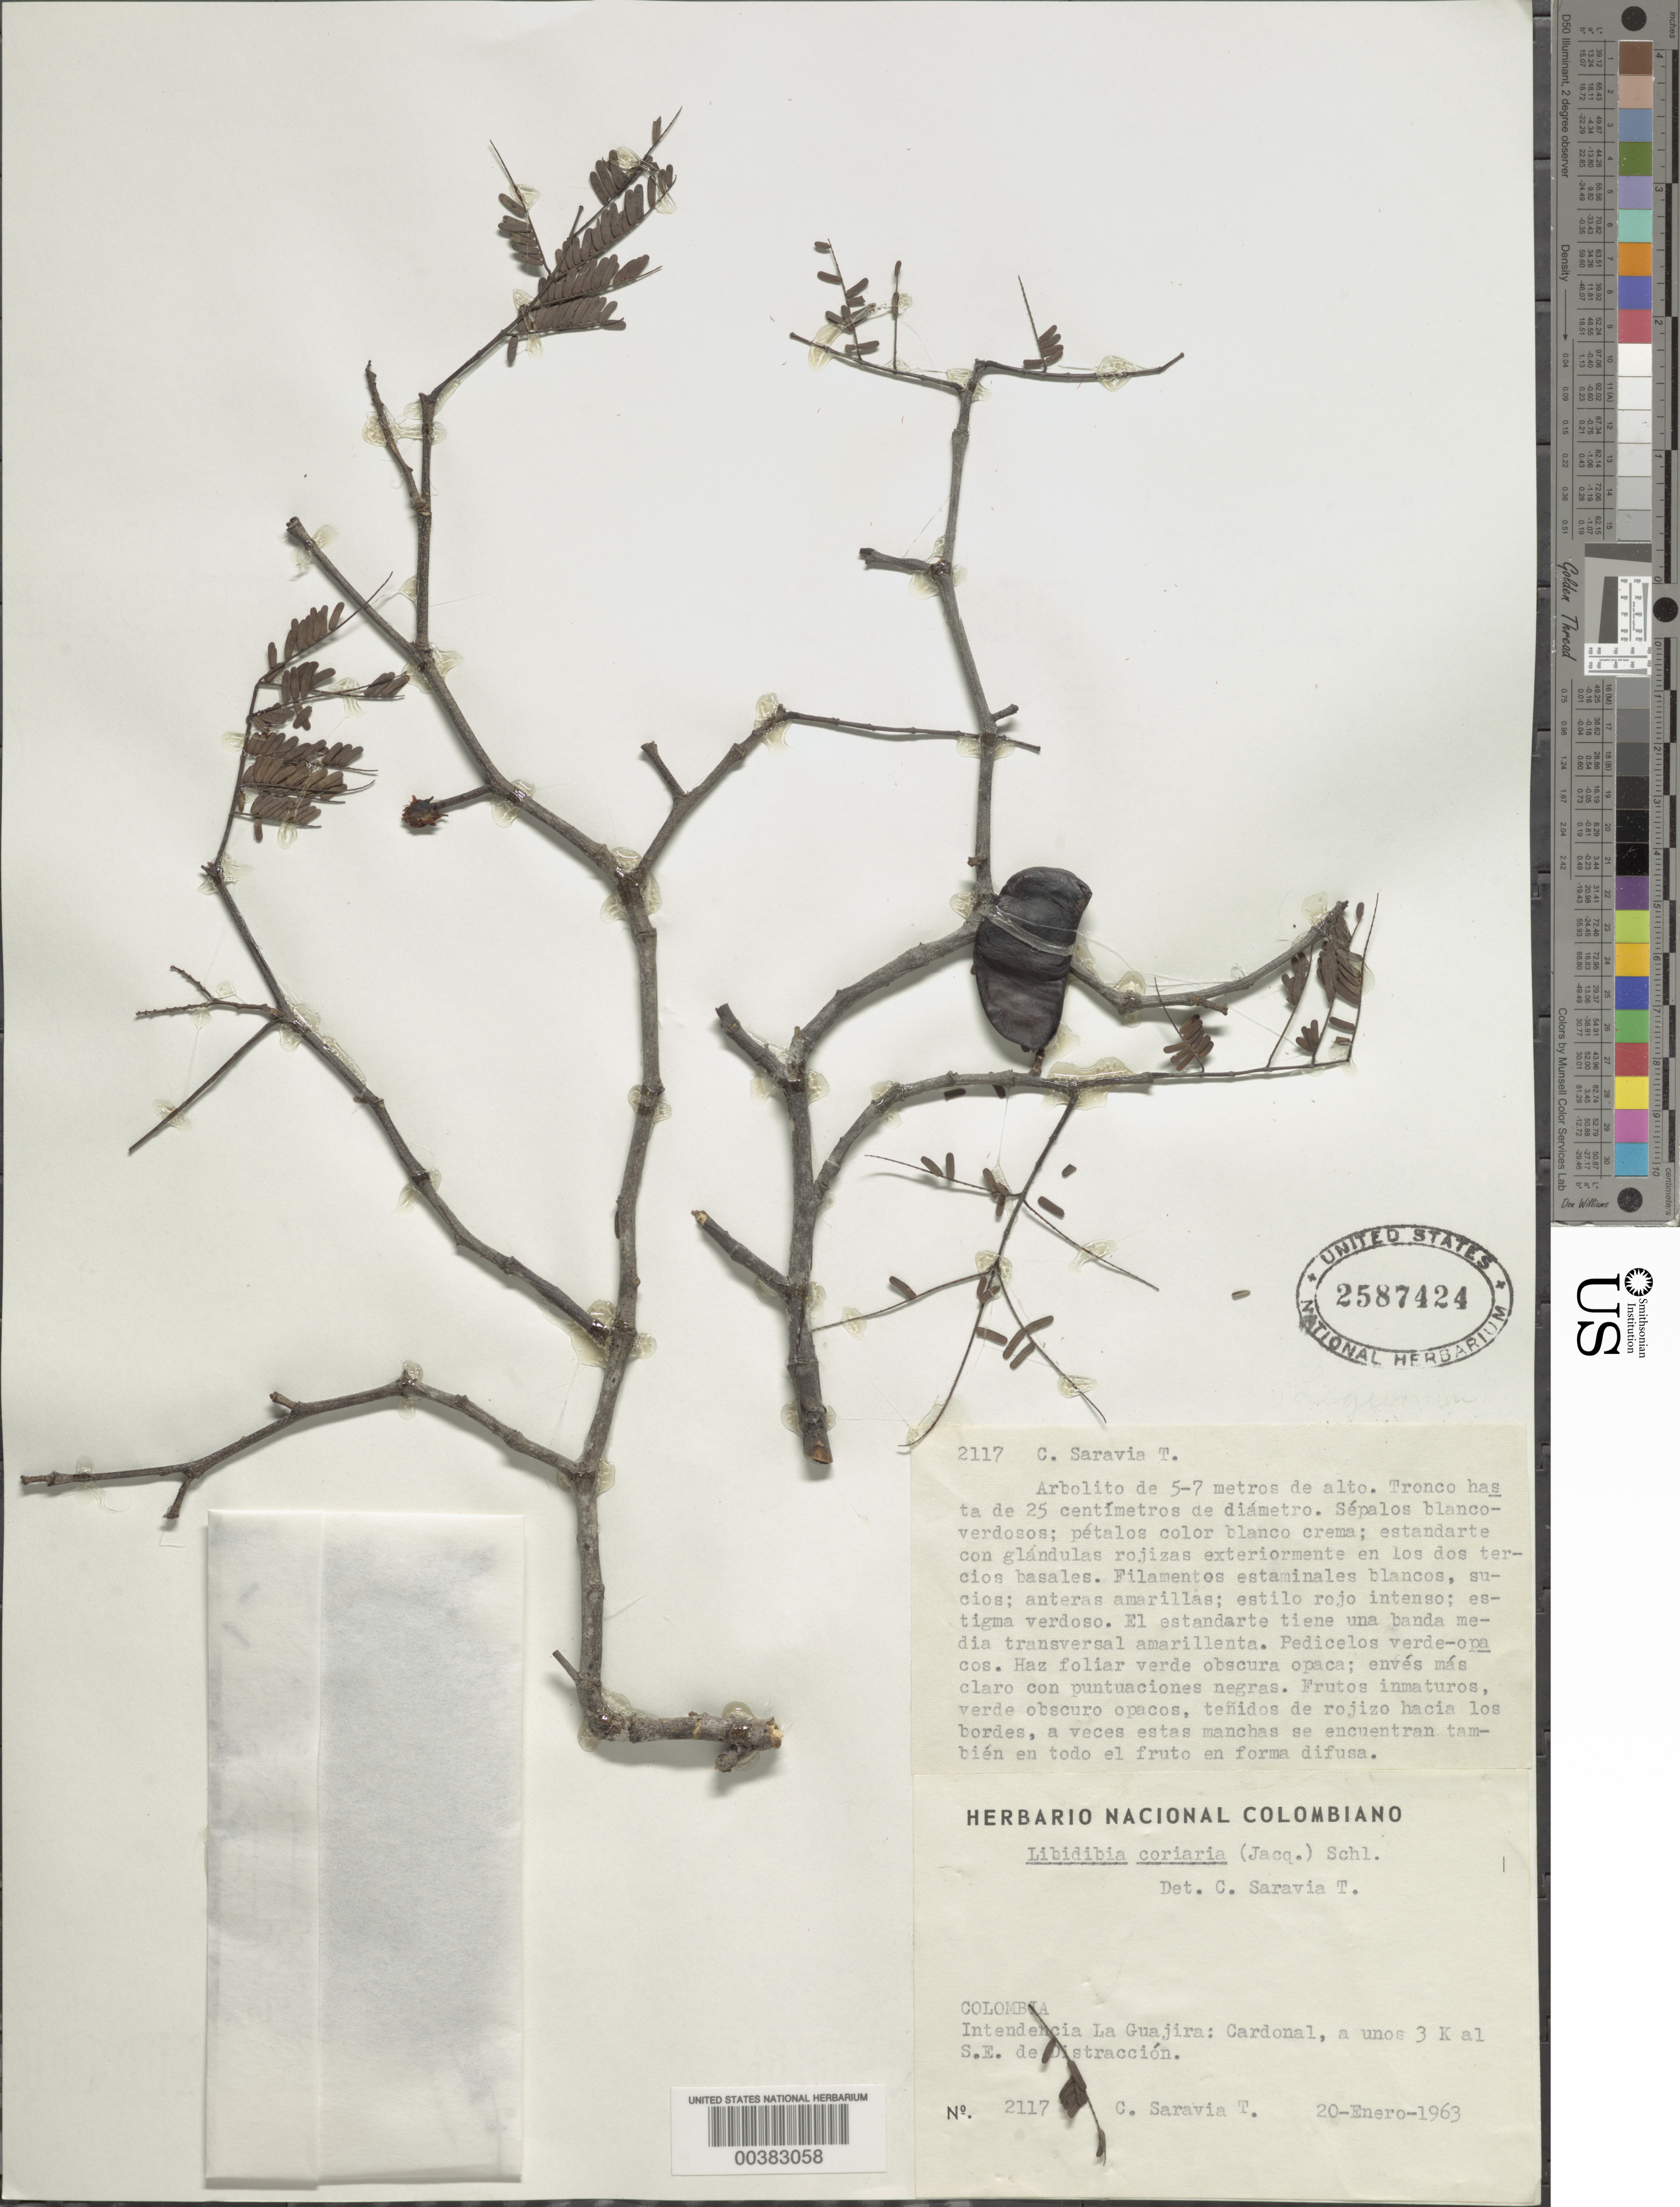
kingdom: Plantae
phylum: Tracheophyta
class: Magnoliopsida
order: Fabales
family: Fabaceae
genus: Libidibia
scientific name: Libidibia coriaria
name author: (Jacq.) Schltdl.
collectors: C. Saravia T.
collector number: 2117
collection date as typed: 20 Jan 1963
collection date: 1963-01-20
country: Colombia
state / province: La Guajira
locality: Cardonal, a Unos 3 km al SE de Distraccion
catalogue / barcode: US 2587424